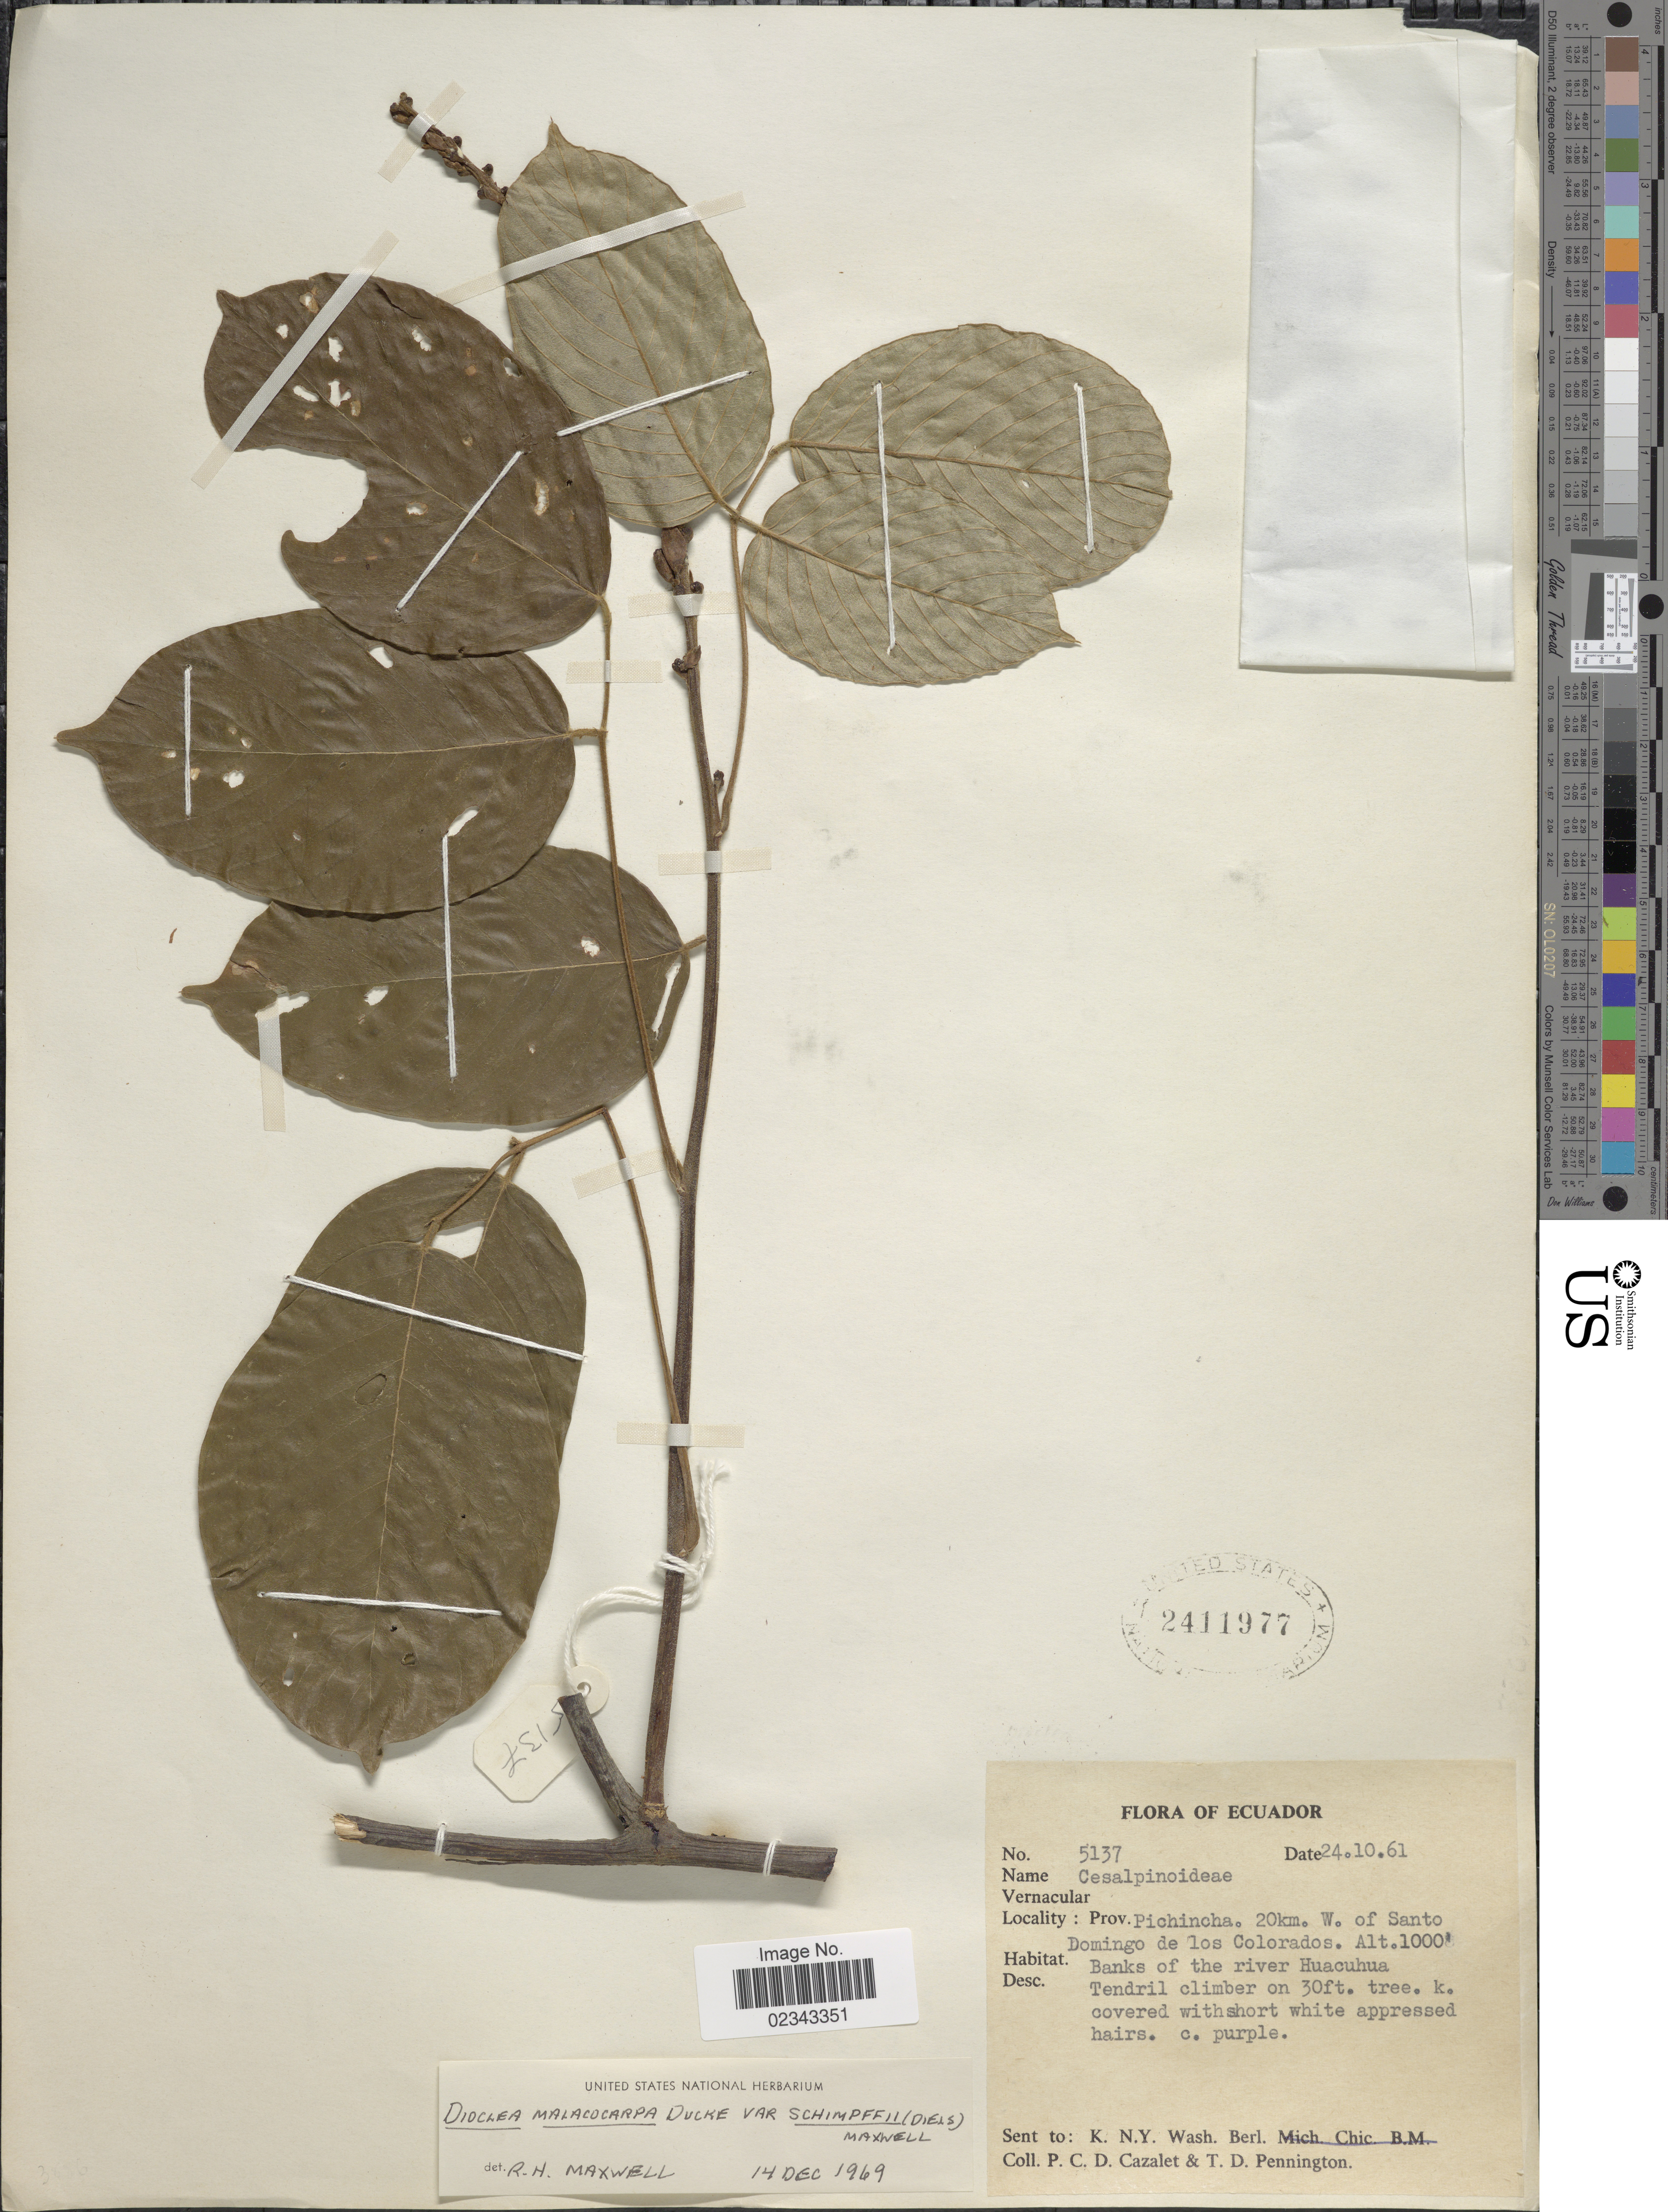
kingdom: Plantae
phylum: Tracheophyta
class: Magnoliopsida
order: Fabales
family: Fabaceae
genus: Macropsychanthus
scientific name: Macropsychanthus schimpffii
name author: (Diels) L.P. Queiroz & Snak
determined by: Strong, Mark T., (BOT), Smithsonian Institution - National Museum of Natural History (UNITED STATES)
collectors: P. C. D. Cazalet & T. D. Pennington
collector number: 5137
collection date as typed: Transcribed d/m/y: 24/10/61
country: Ecuador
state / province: Pichincha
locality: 2km W of Santo Domingo de los Colorados, Banks of the river Huacuhua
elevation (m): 305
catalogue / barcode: US 2411977